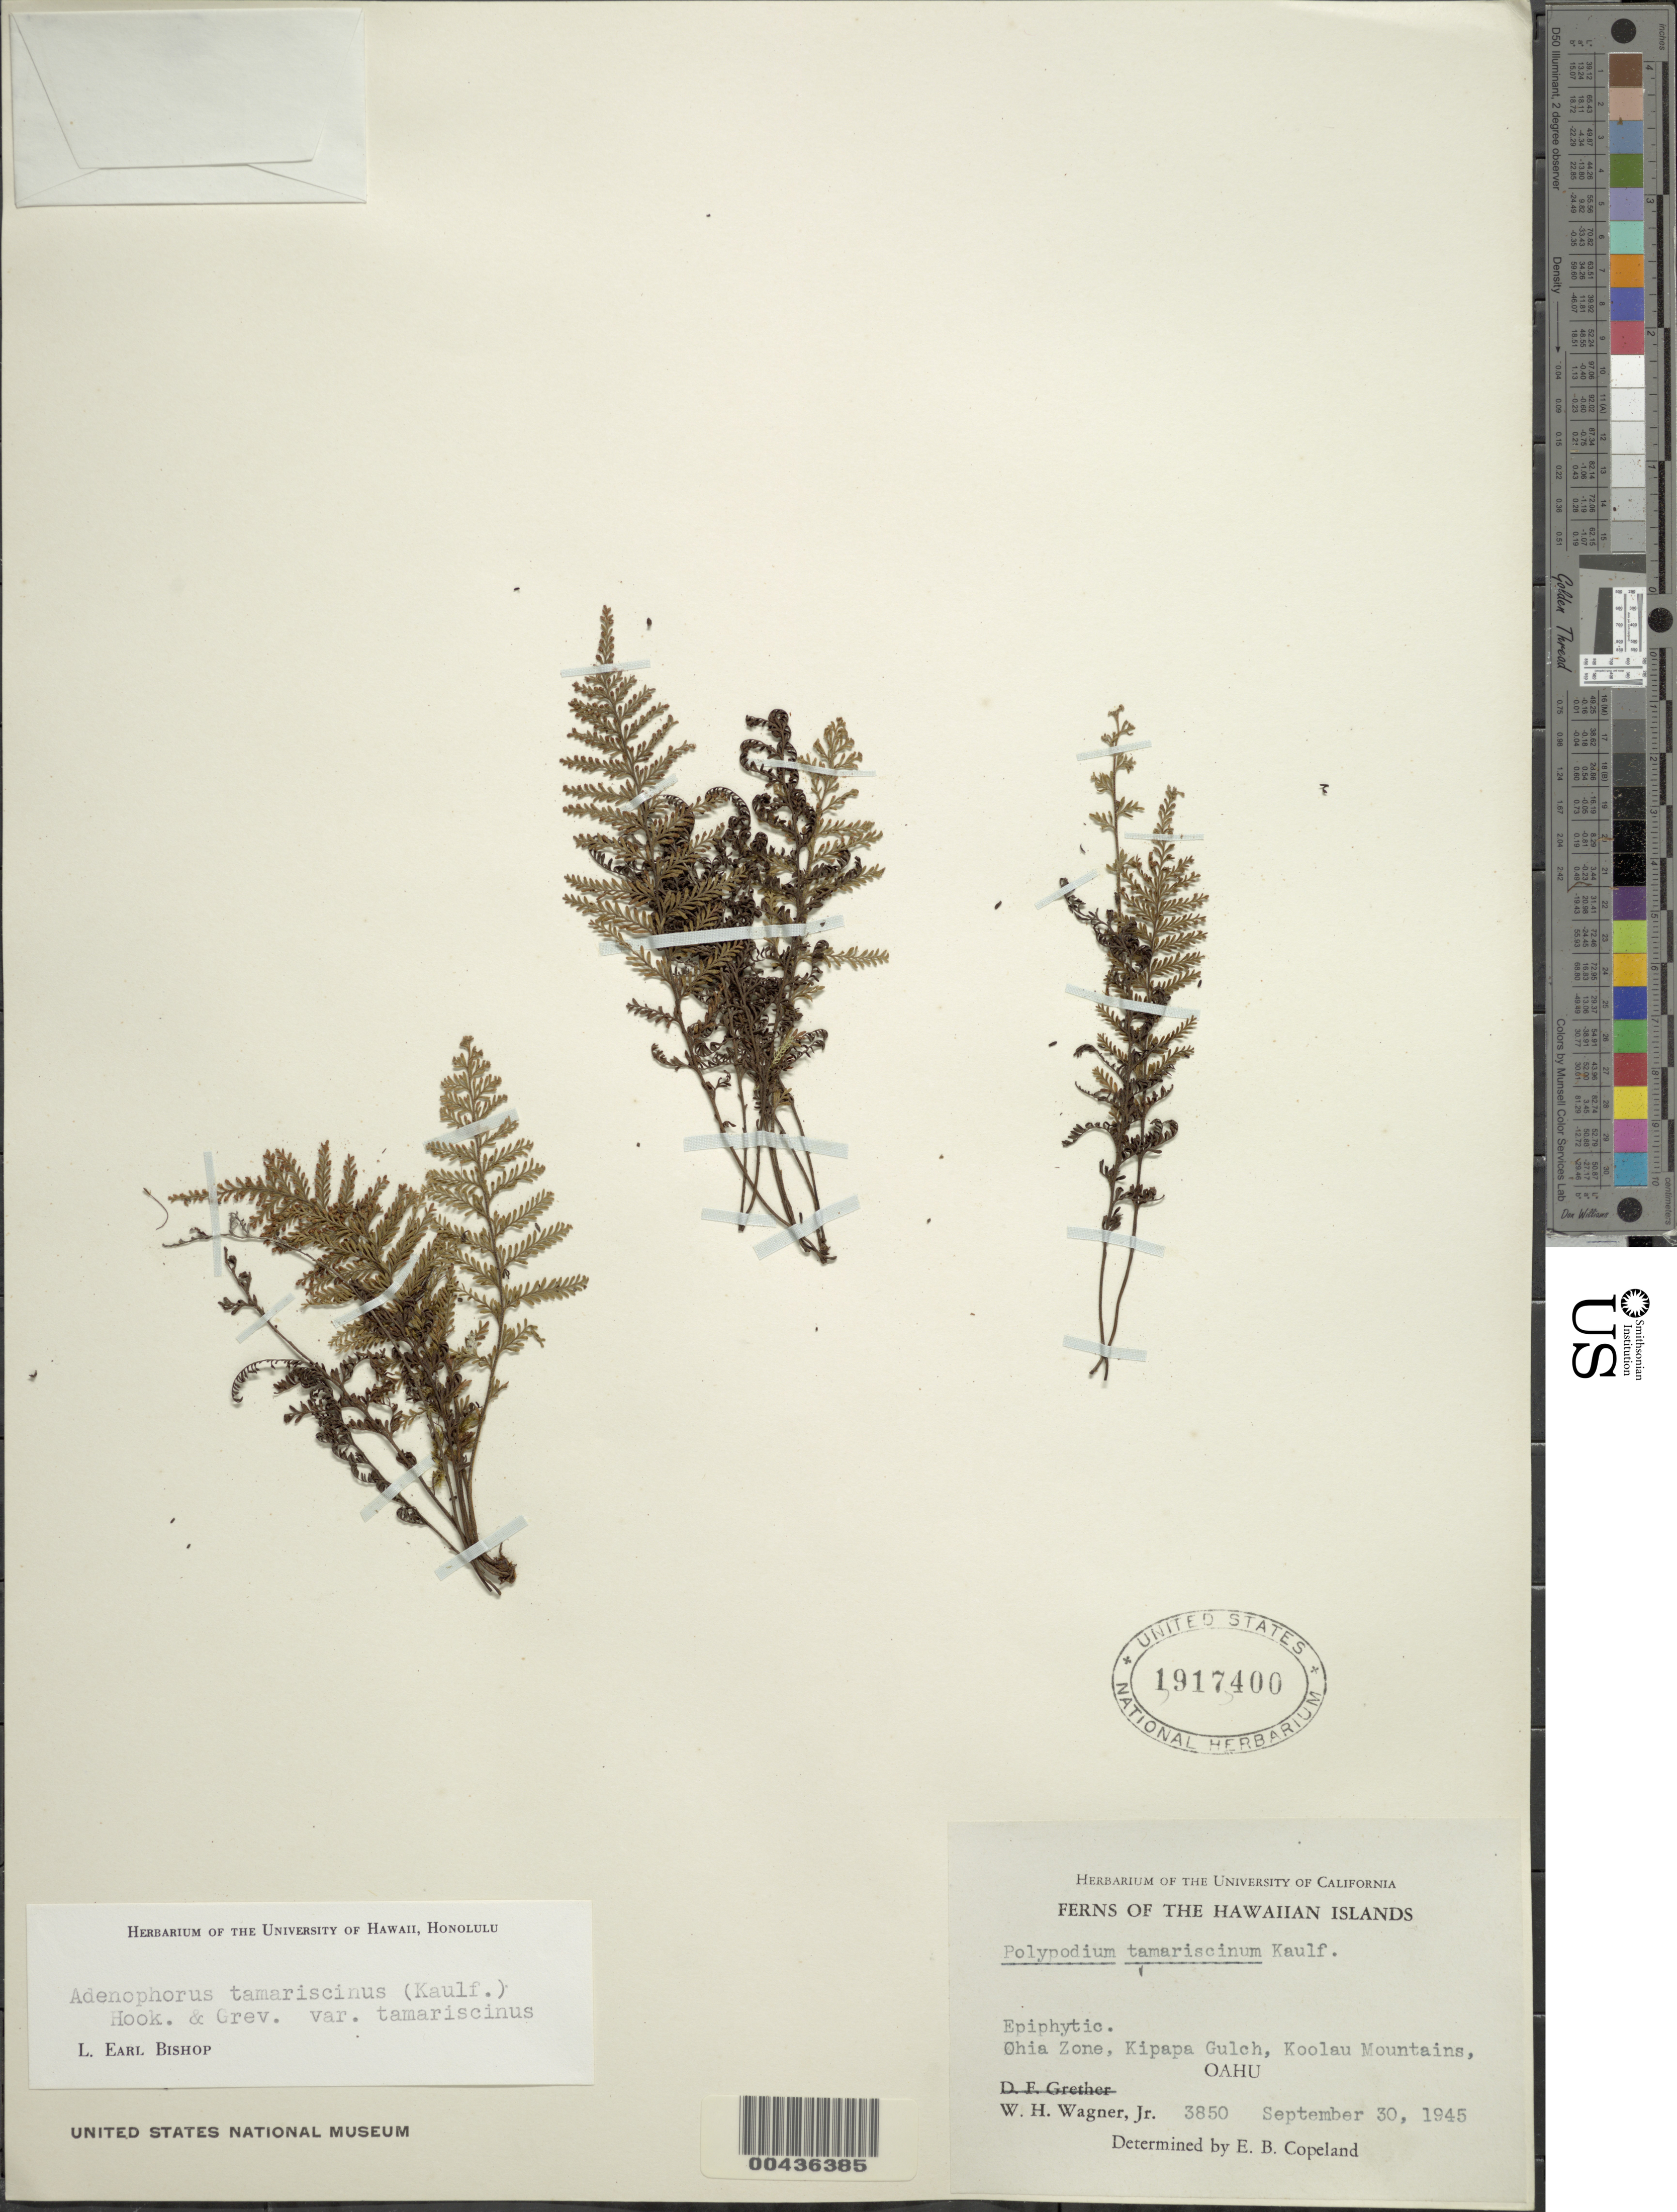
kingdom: Plantae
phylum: Tracheophyta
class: Polypodiopsida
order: Polypodiales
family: Polypodiaceae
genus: Adenophorus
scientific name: Adenophorus tamariscinus var. tamariscinus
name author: Hook. & Grev.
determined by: Bishop, L. E.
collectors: W. H. Wagner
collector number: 3850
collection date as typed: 30 Sep 1945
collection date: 1945-09-30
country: United States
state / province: Hawaii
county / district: Honolulu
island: Oahu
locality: Ohia Zone, Kipapa Gulch, Koolau Mountains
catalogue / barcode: US 1917400